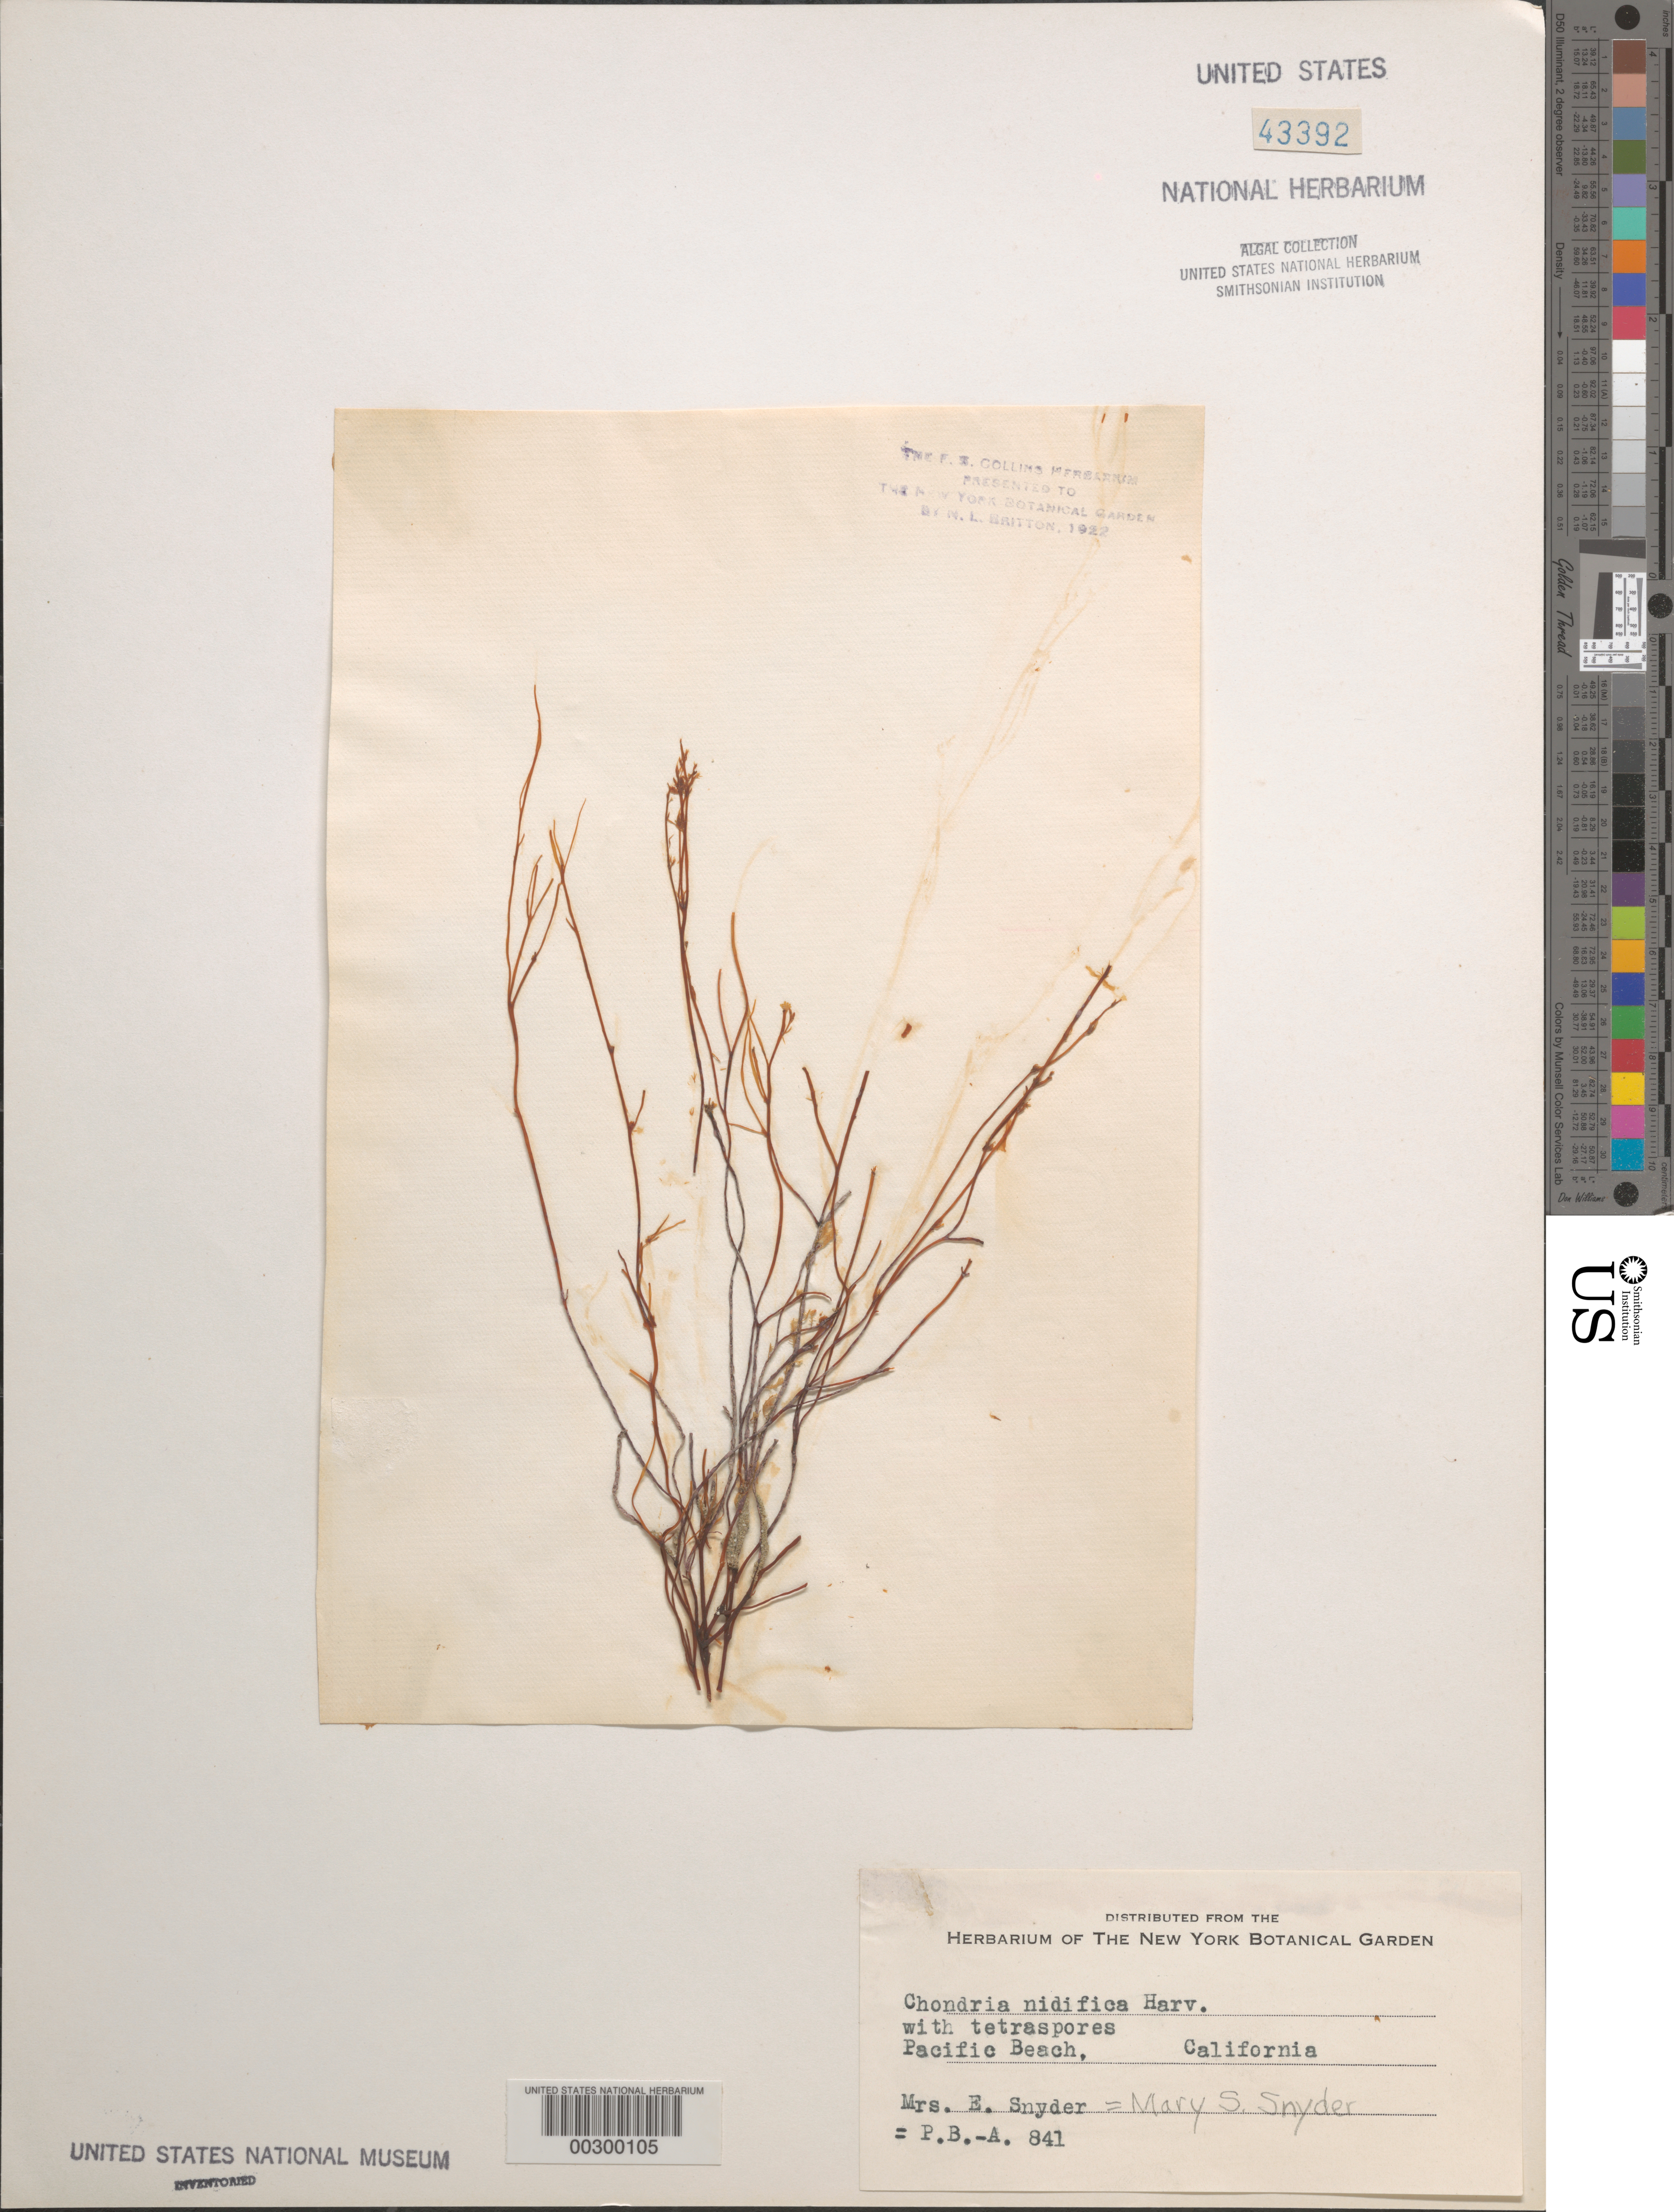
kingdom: Plantae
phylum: Rhodophyta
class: Florideophyceae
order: Ceramiales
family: Rhodomelaceae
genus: Neochondria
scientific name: Neochondria nidifica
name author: (Harvey) Sutti et al.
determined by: Algae name updating Project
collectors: M. Snyder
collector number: PB-A 841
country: United States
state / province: California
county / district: San Diego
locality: Pacific Beach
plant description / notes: Collins, Holden & Setchell, Phycotheca Boreali-Americana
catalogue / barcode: US 43392